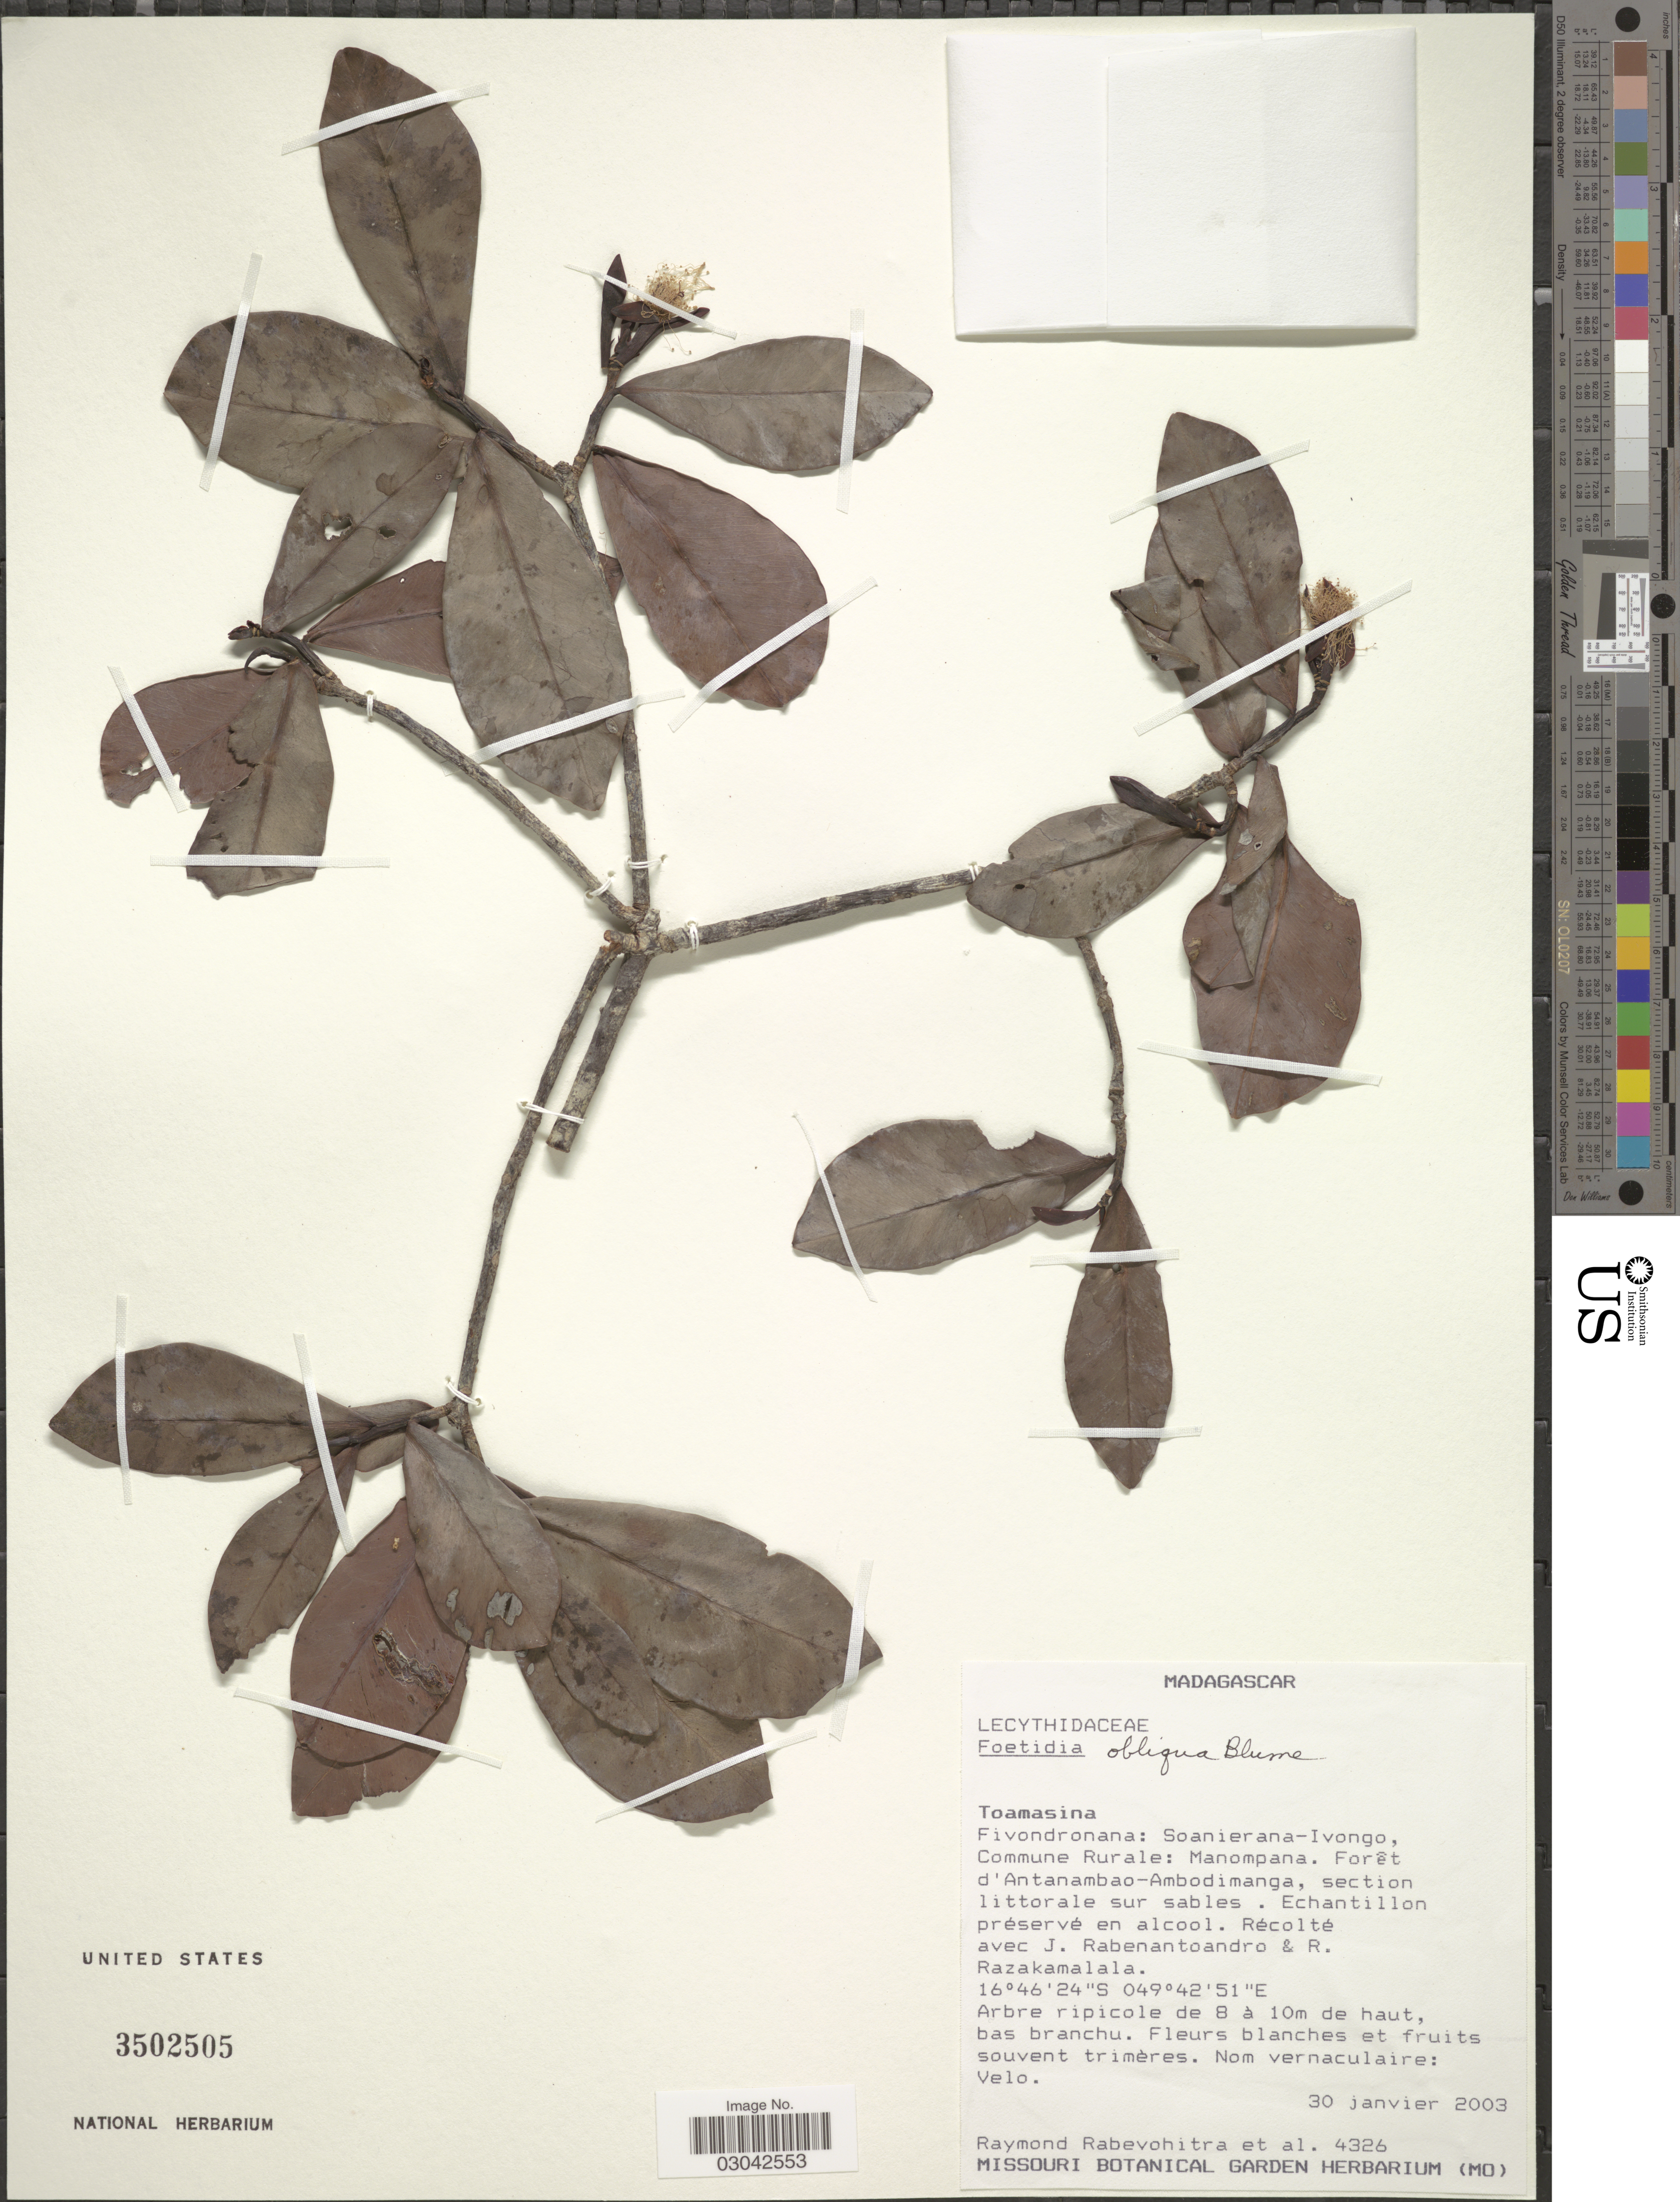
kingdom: Plantae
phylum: Tracheophyta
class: Magnoliopsida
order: Ericales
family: Lecythidaceae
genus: Foetidia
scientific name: Foetidia obliqua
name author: Blume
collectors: R. Rabevohitra, J. Rabenantoandro & R. Razakamalala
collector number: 4326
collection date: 2003-01-30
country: Madagascar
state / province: Analanjirofo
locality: Fivondronana: Soanierana-Ivongo, Commune Rurale: Manompana.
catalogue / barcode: US 3502505